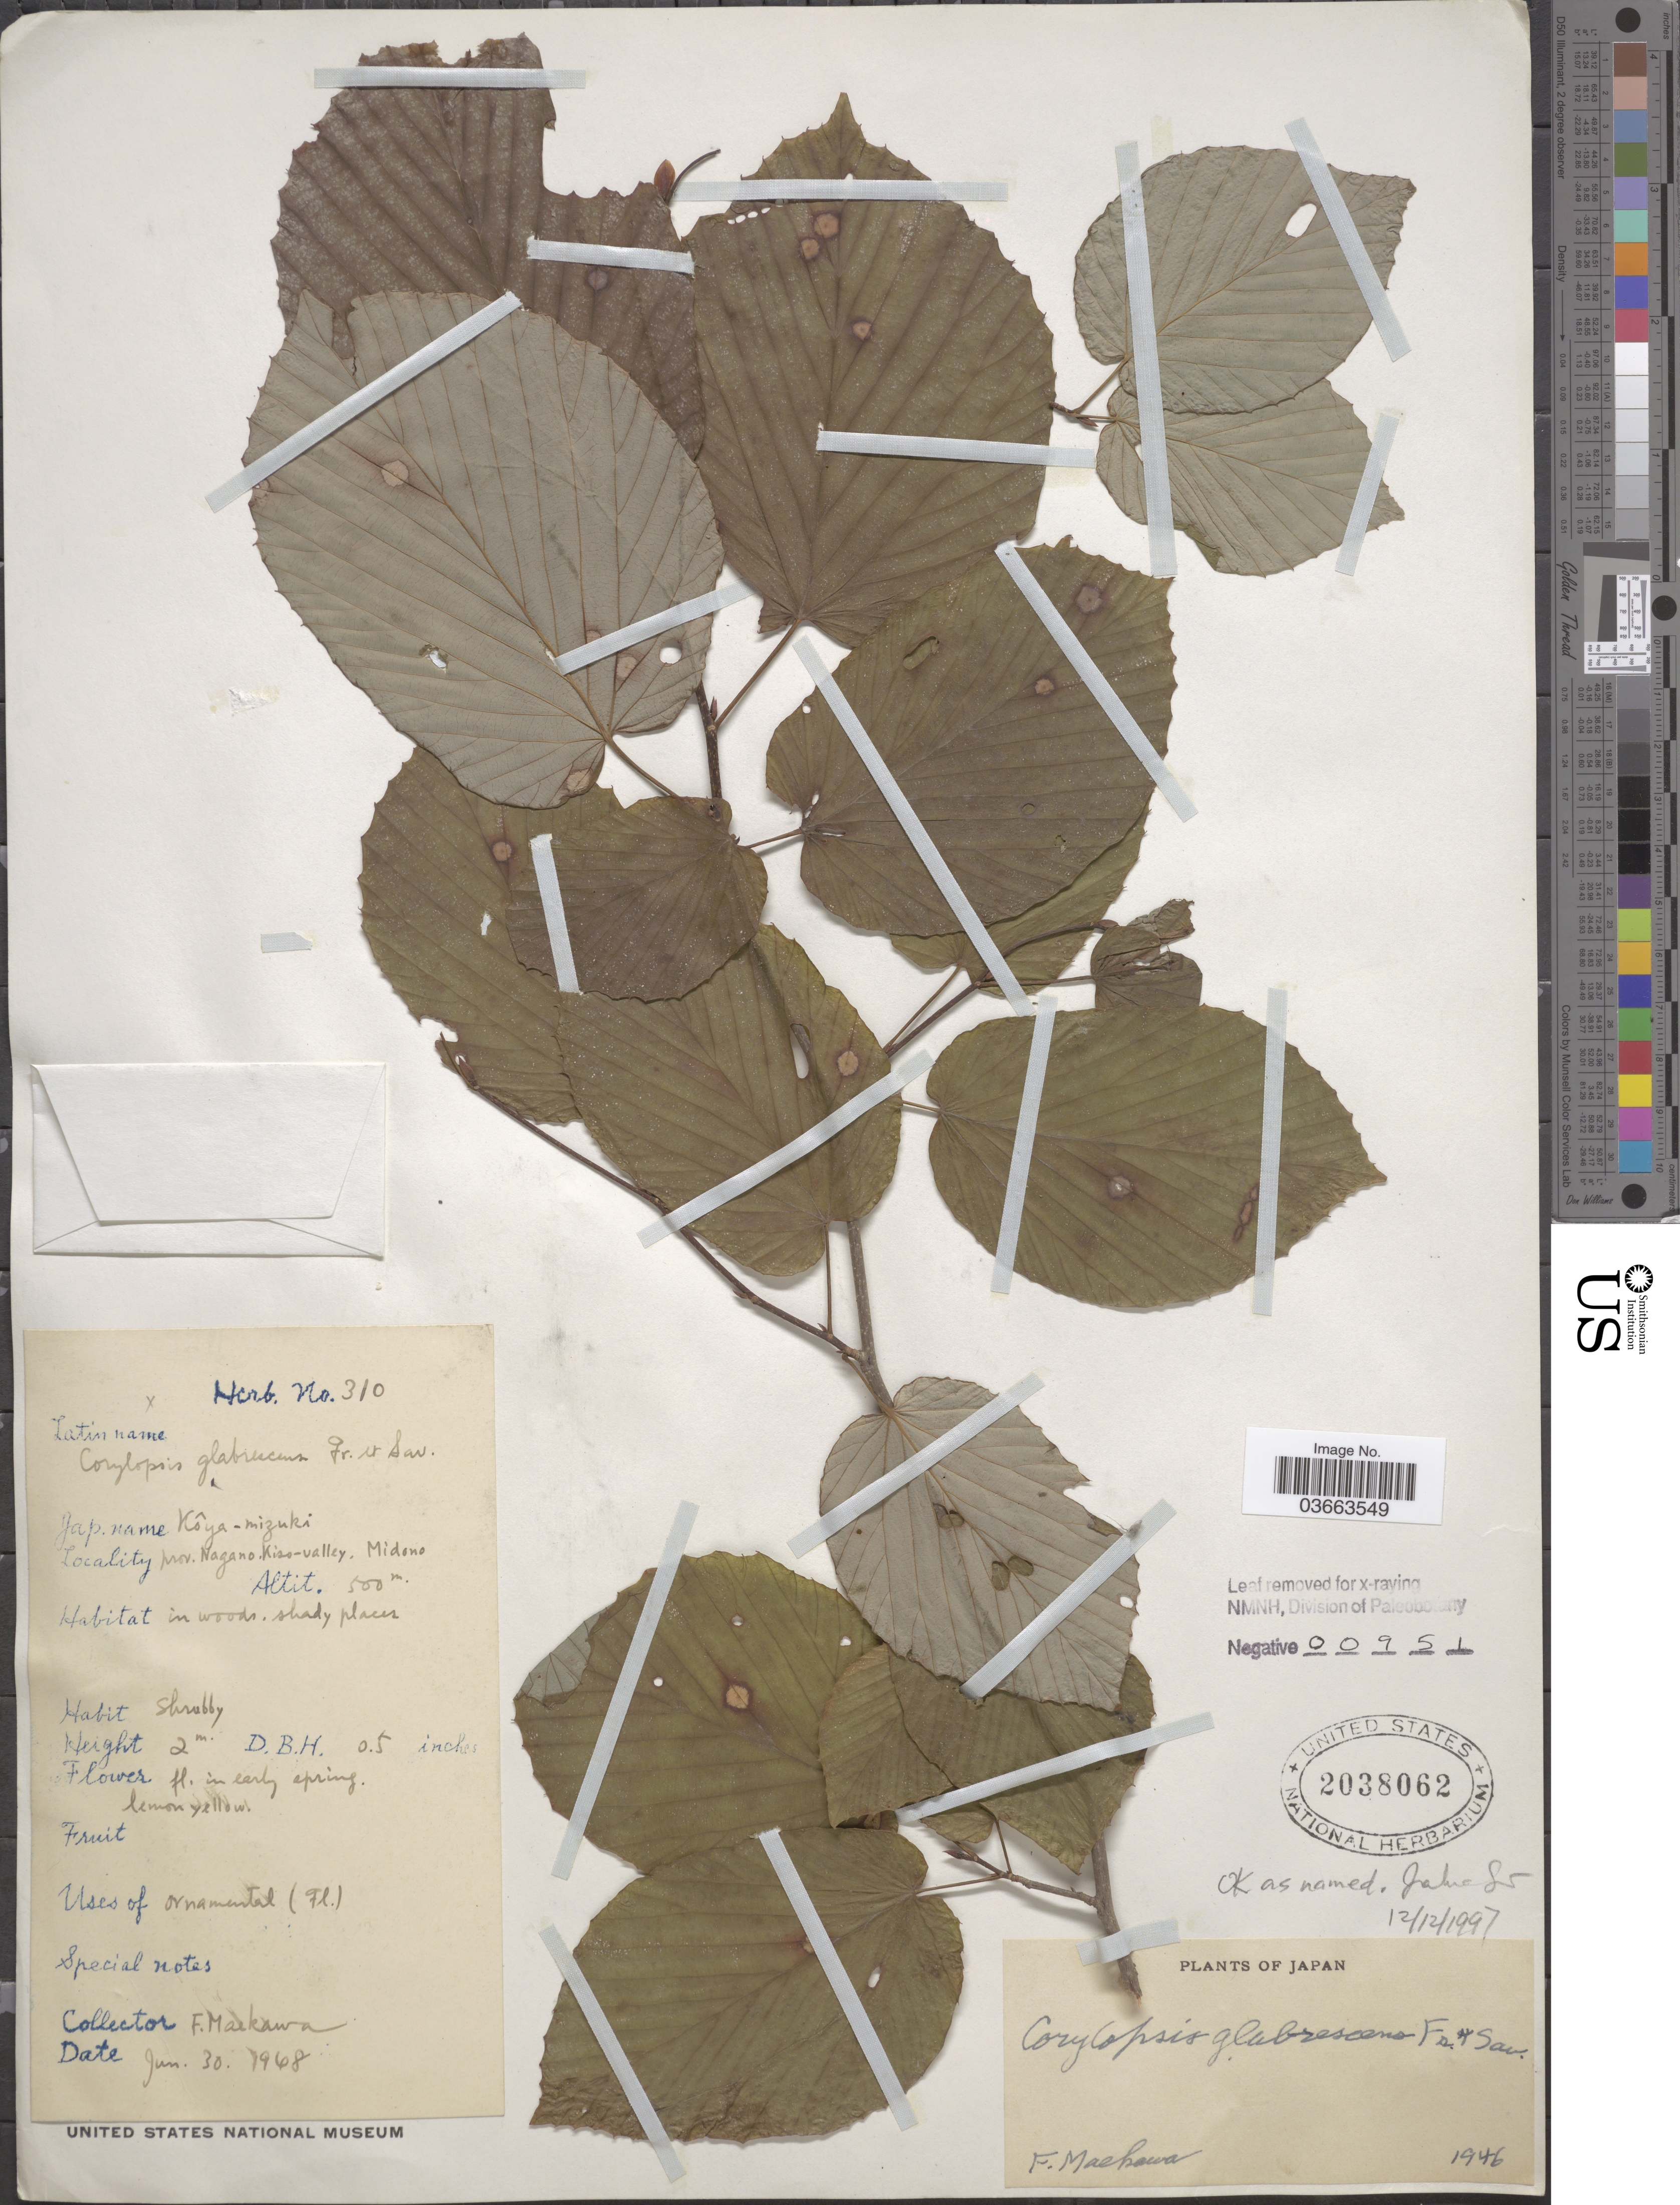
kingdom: Plantae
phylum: Tracheophyta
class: Magnoliopsida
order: Saxifragales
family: Hamamelidaceae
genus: Corylopsis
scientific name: Corylopsis glabrescens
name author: Franch. & Sav.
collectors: F. Maekawa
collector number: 310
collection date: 1968-06-30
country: Japan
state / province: Nagano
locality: Kizo-valley, Midono.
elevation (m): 500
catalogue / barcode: US 2038062